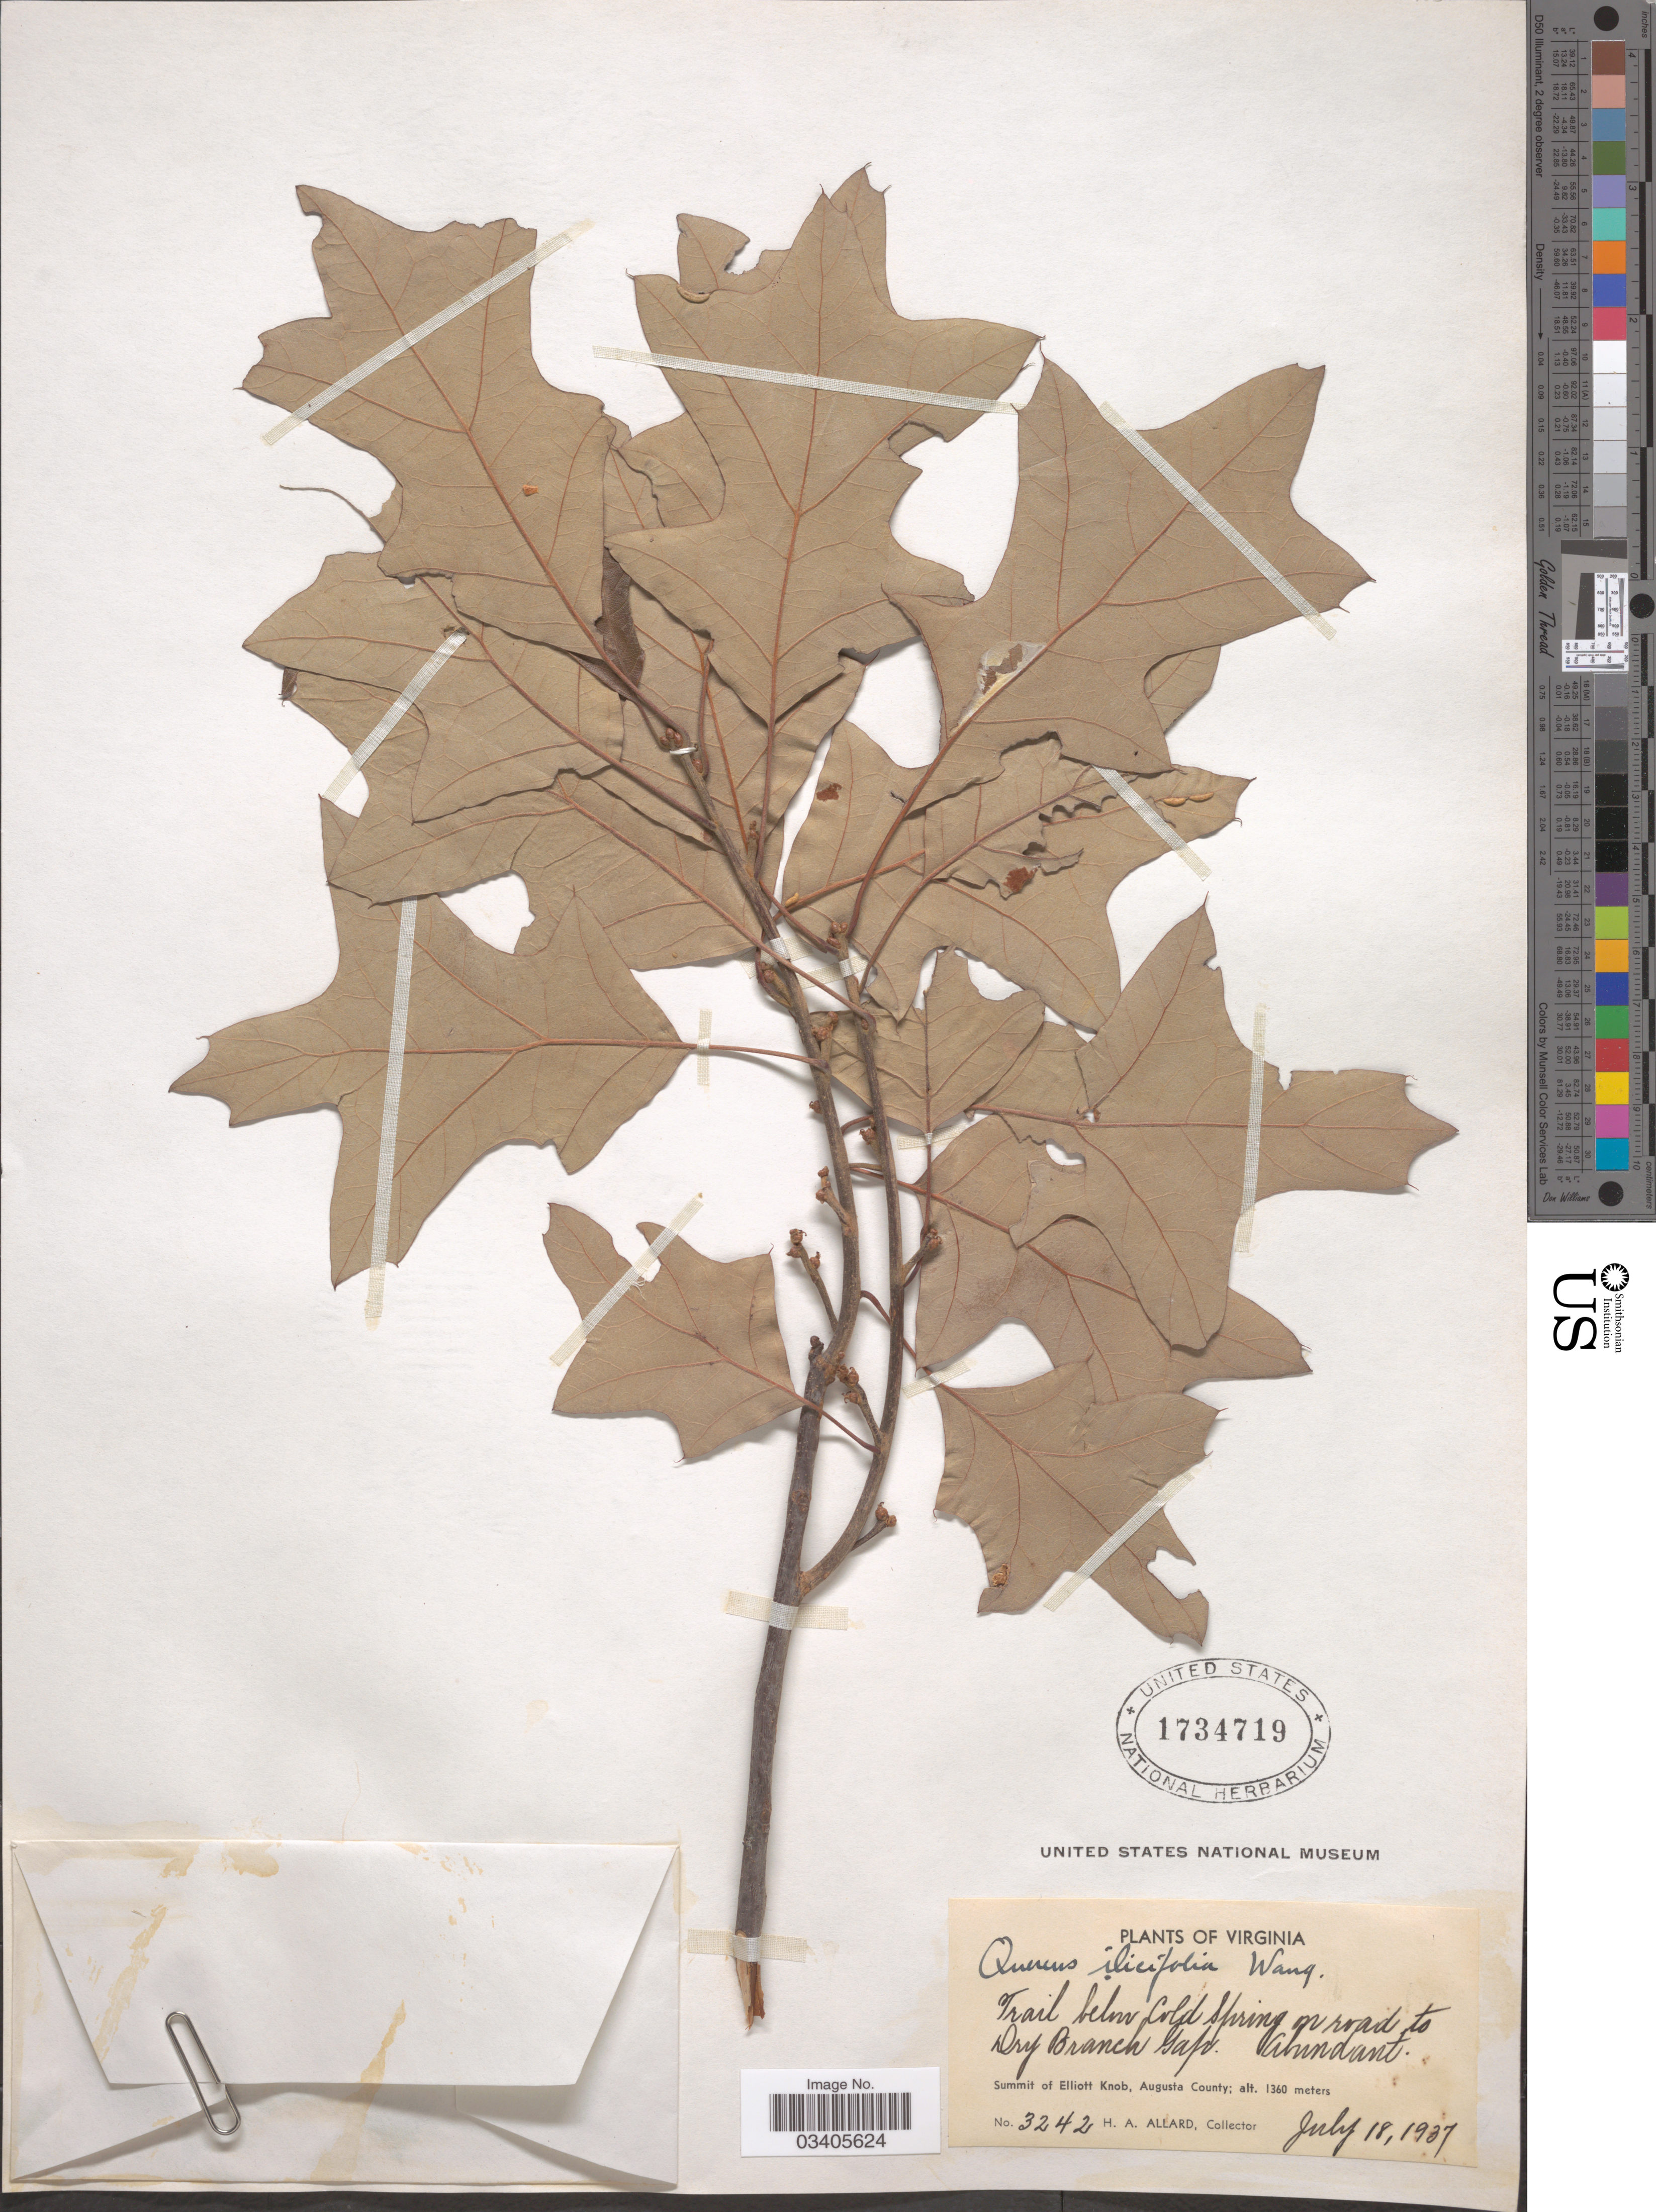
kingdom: Plantae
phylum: Tracheophyta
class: Magnoliopsida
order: Fagales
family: Fagaceae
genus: Quercus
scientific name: Quercus ilicifolia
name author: Wangenh.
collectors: H. A. Allard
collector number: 3242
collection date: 1937-07-18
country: United States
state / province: Virginia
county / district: Augusta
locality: Trail below Cold Spring on road to Dry Branch Gap. Summit of Elliott Knob, Augusta County.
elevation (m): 1360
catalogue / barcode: US 1734719